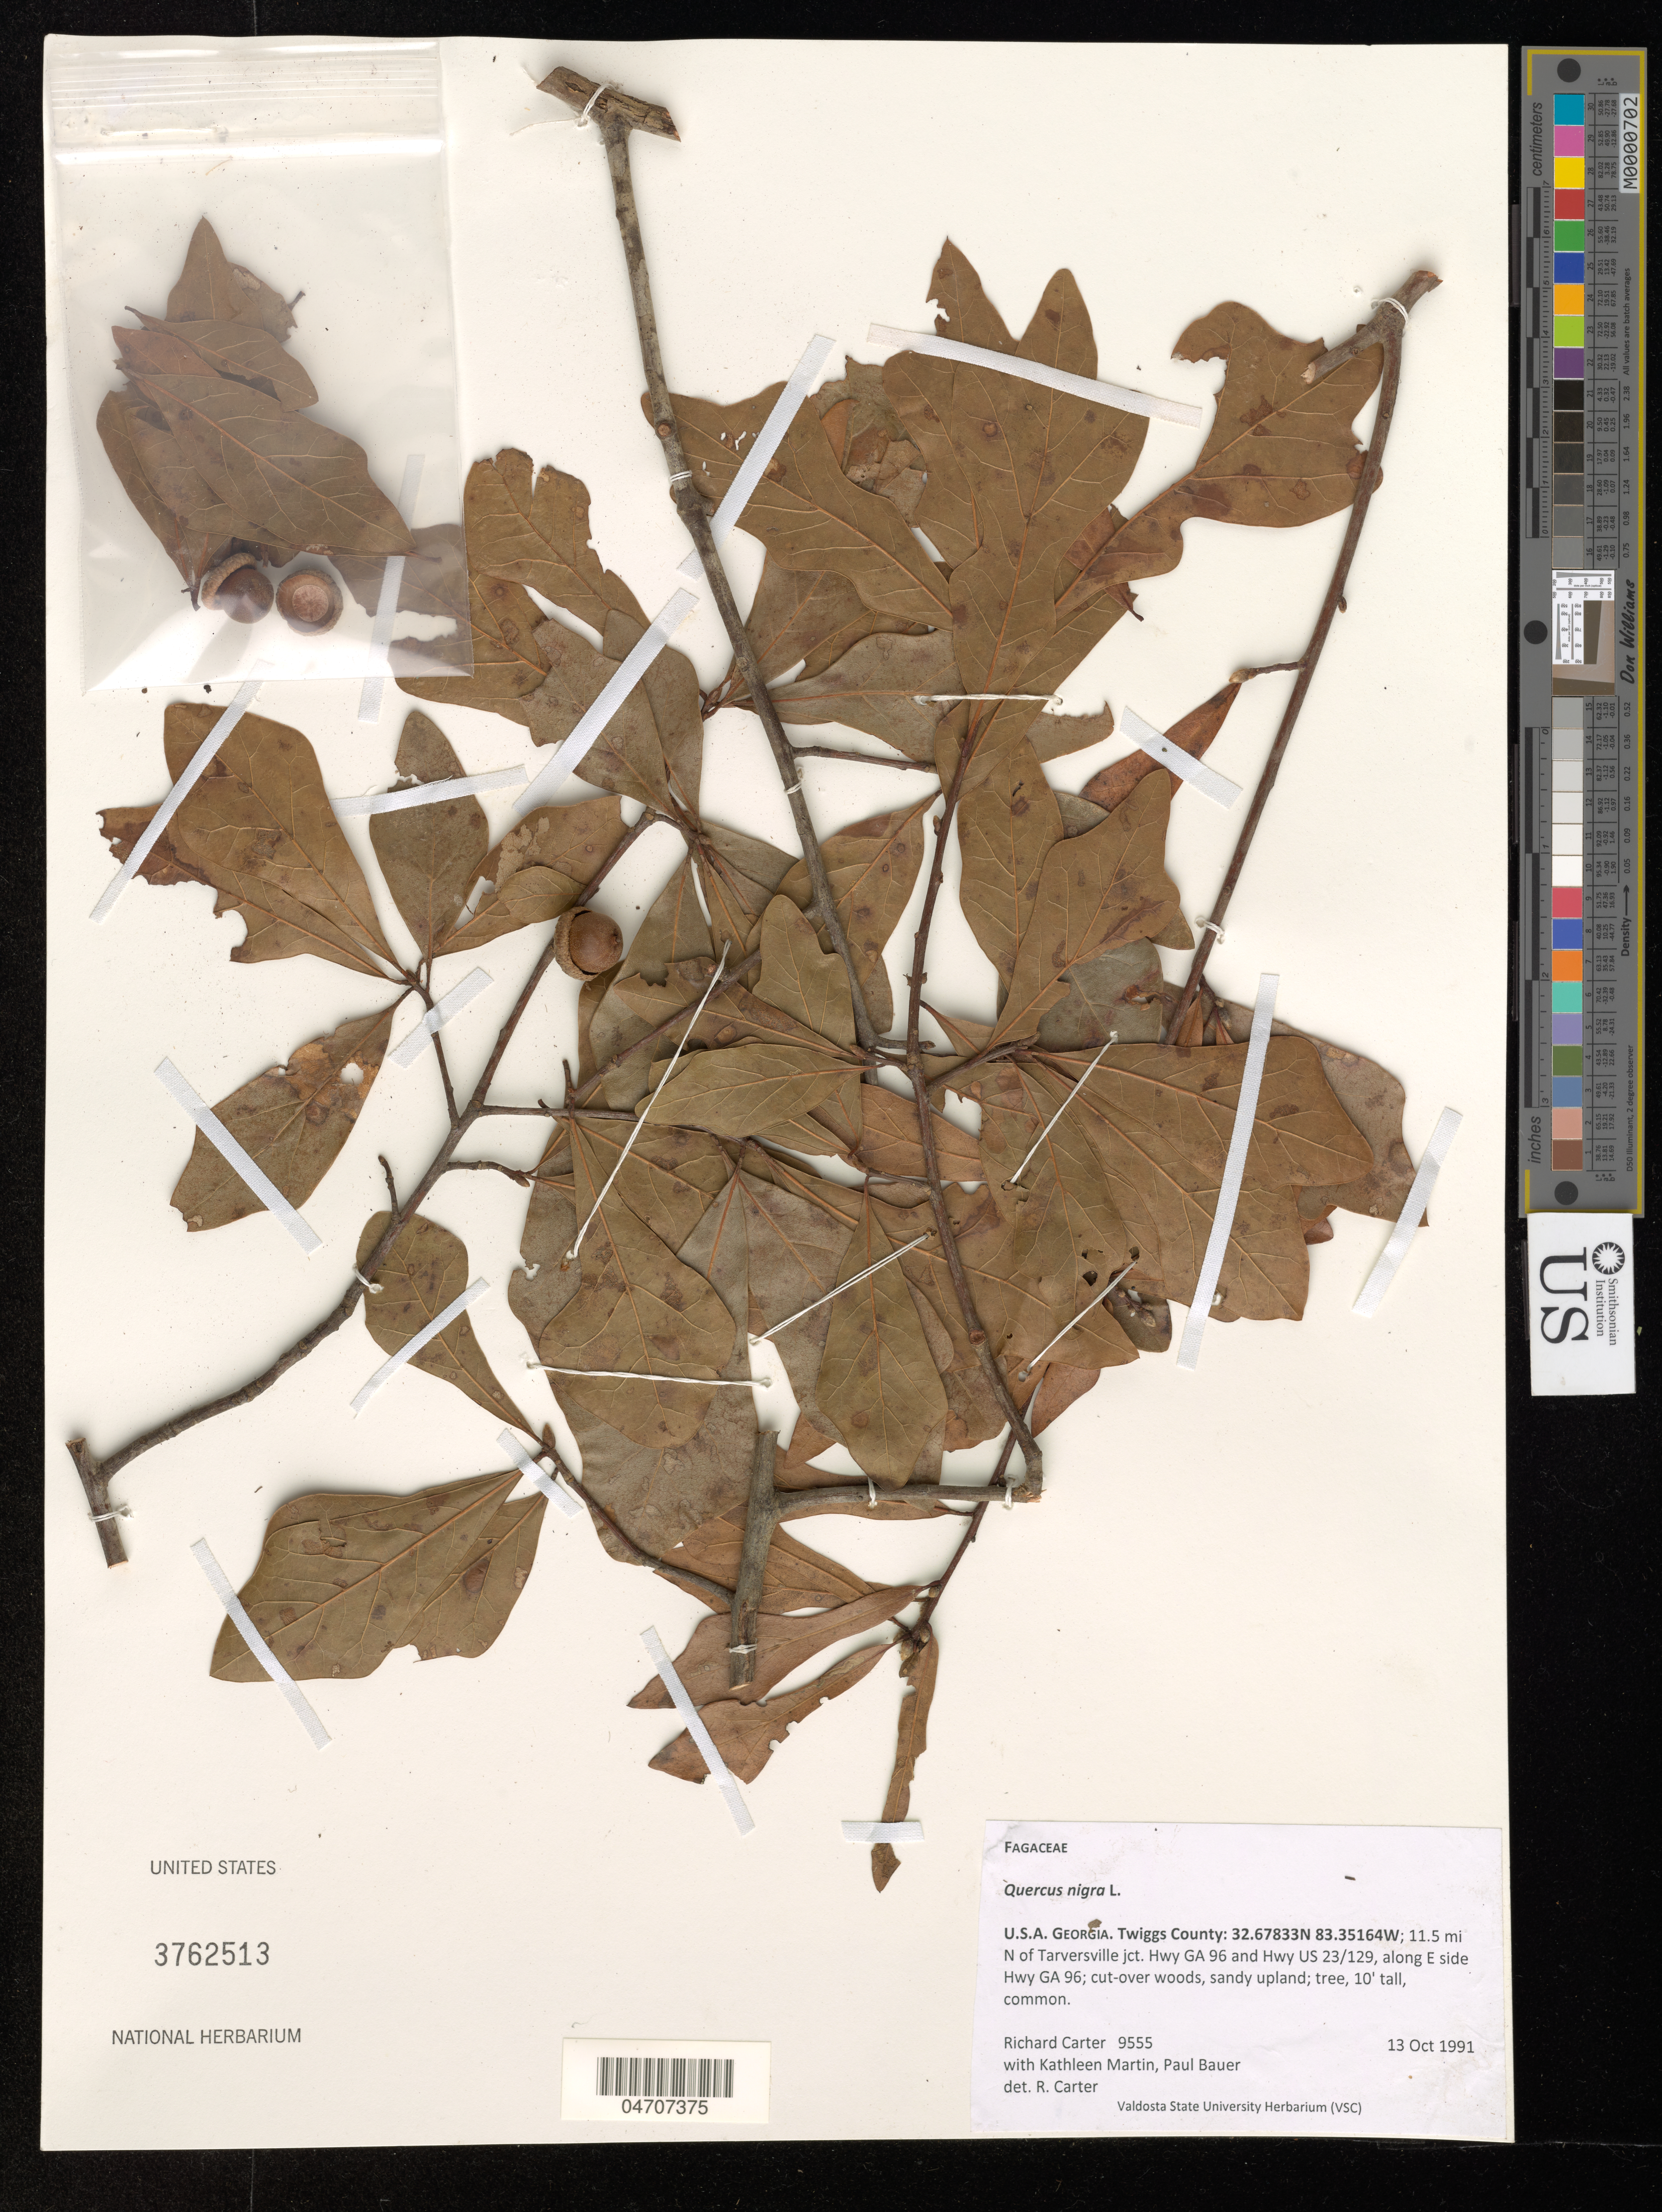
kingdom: Plantae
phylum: Tracheophyta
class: Magnoliopsida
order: Fagales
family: Fagaceae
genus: Quercus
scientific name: Quercus nigra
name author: L.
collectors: R. Carter, K. Martin & P. Bauer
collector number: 9555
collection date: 1991-10-13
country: United States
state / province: Georgia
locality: Twiggs County: 11.5 mi N of Tarversville jct. Hwy GA 96 and Hwy US 23/129, along E side Hwy GA 96.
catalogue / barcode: US 3762513